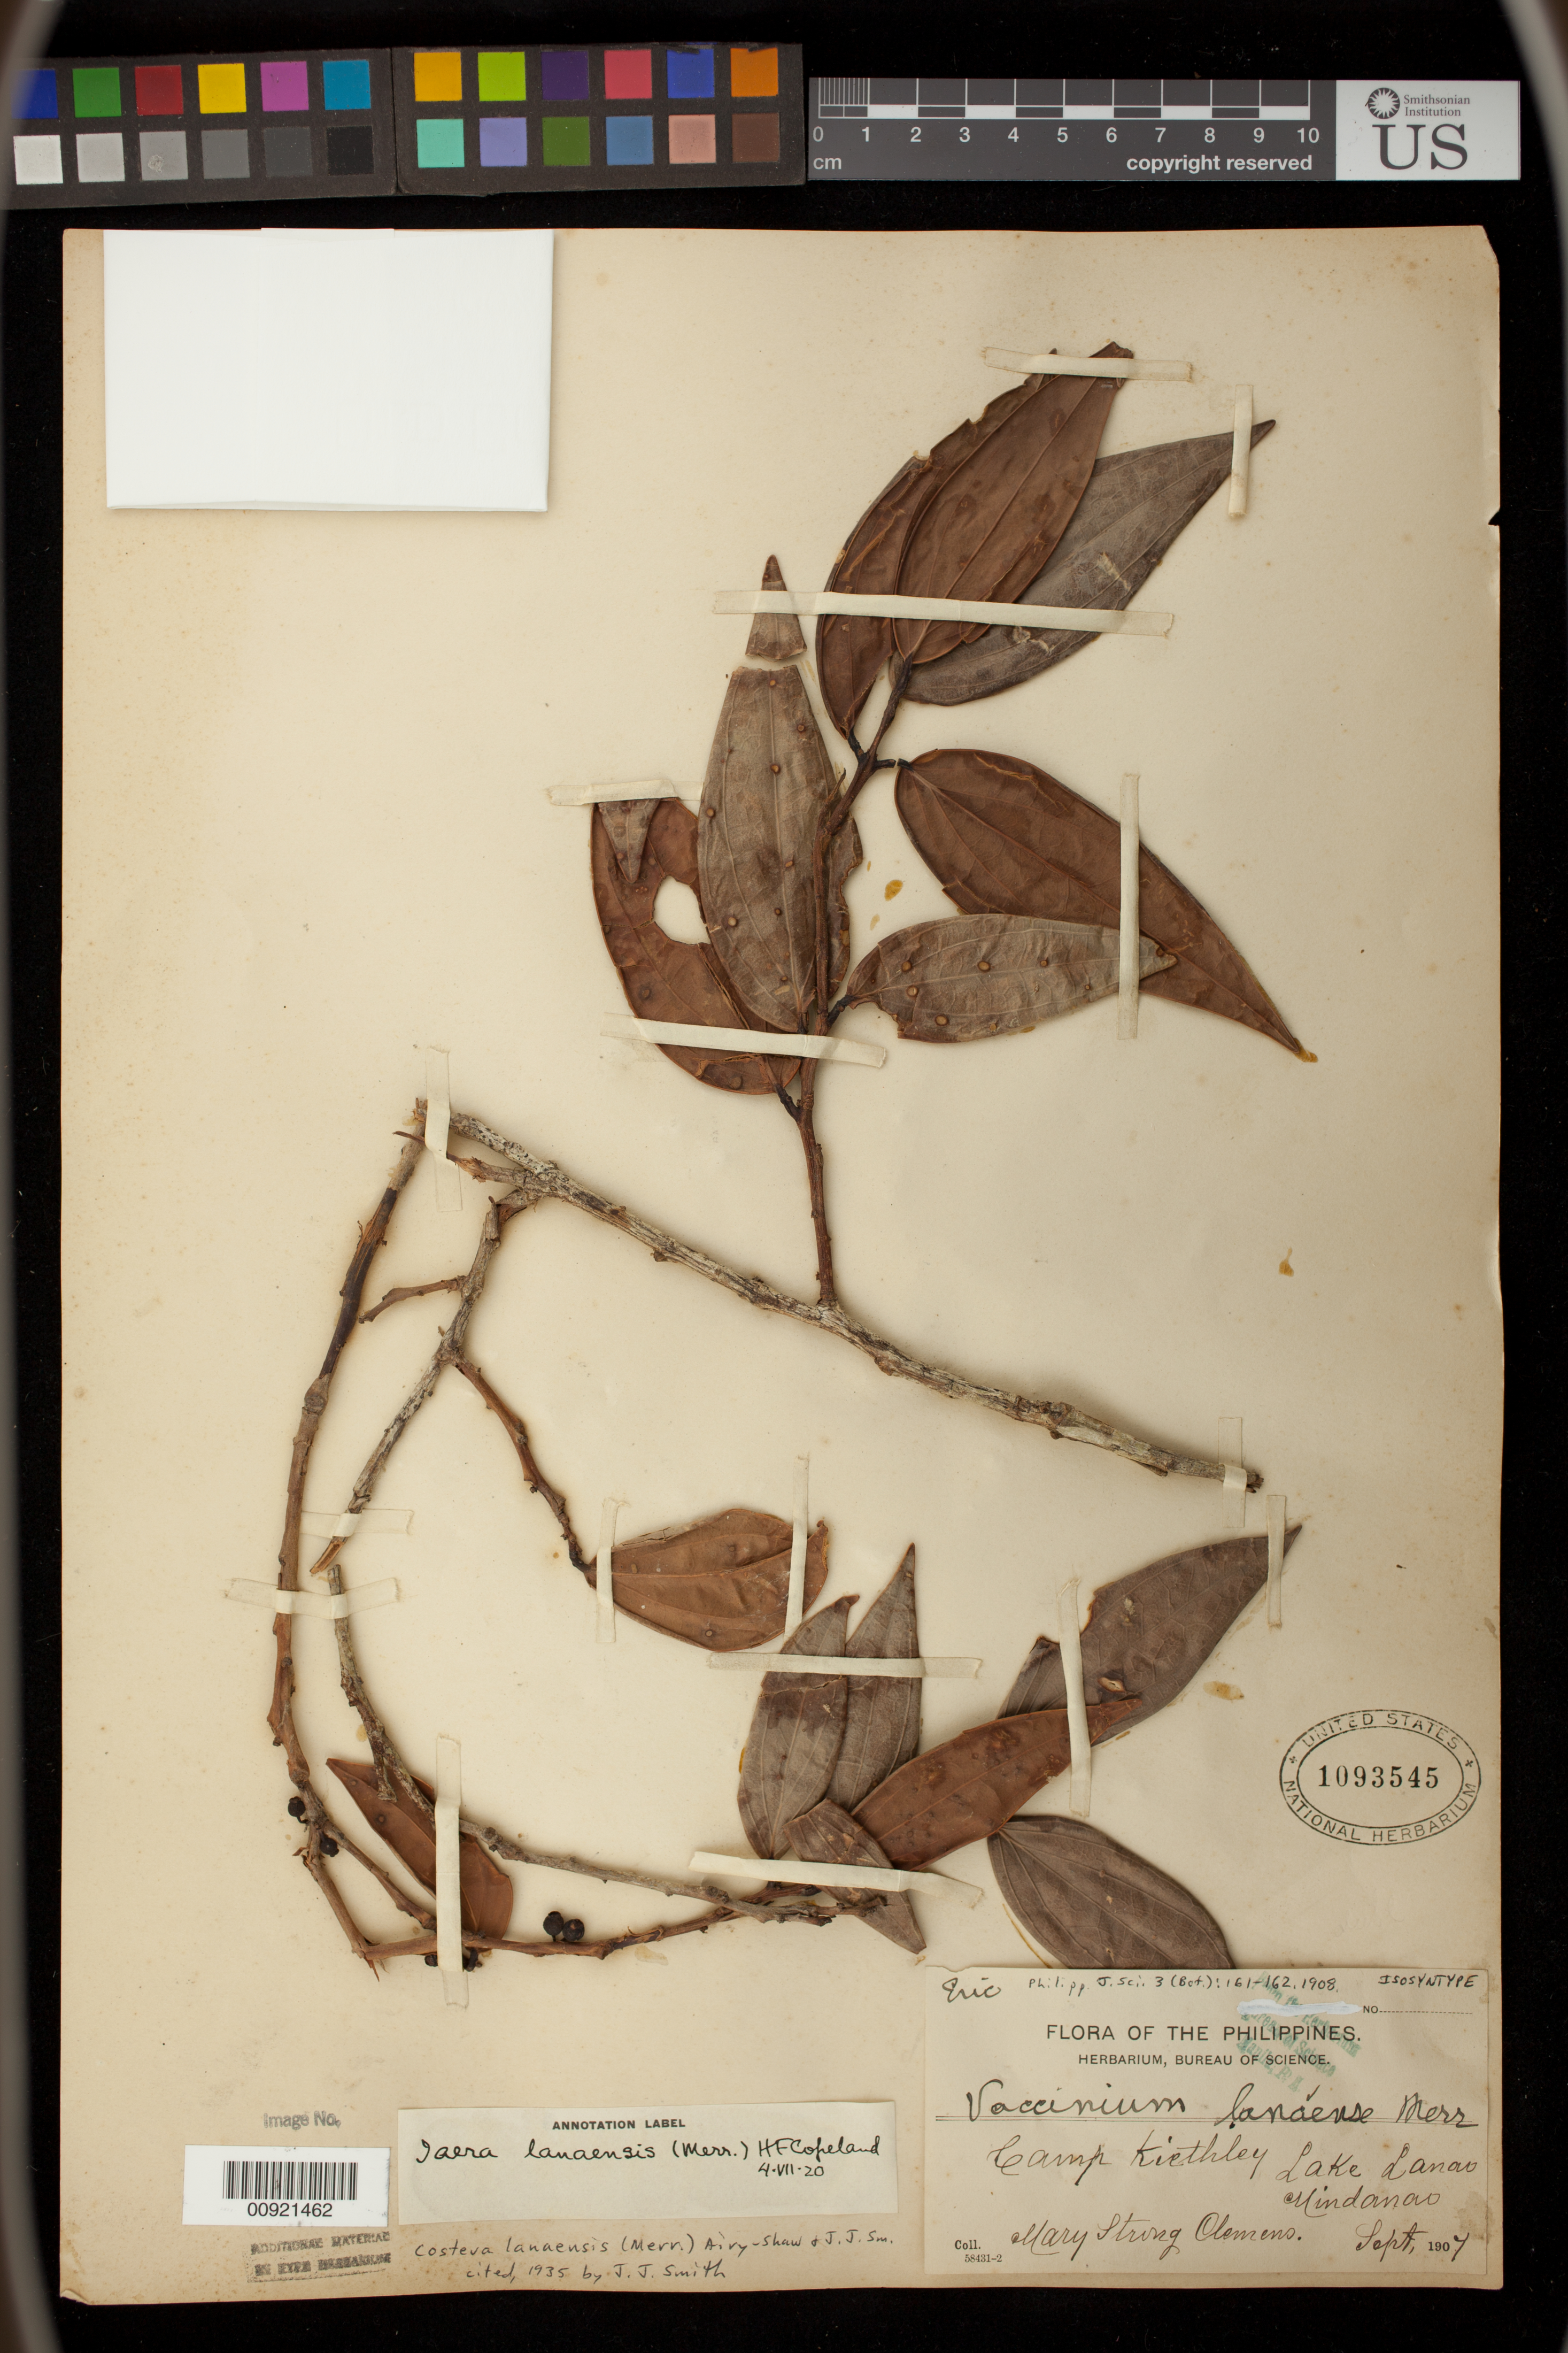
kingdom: Plantae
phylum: Tracheophyta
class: Magnoliopsida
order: Ericales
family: Ericaceae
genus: Vaccinium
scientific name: Vaccinium lanaense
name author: Merr.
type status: Isosyntype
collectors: M. S. Clemens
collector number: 58431-2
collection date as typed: Sep 1907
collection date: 1907-09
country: Philippines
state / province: Muslim Mindanao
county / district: Lanao del Sur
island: Mindanao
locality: Lake Lanao, Camp Keithley.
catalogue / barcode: US 1093545